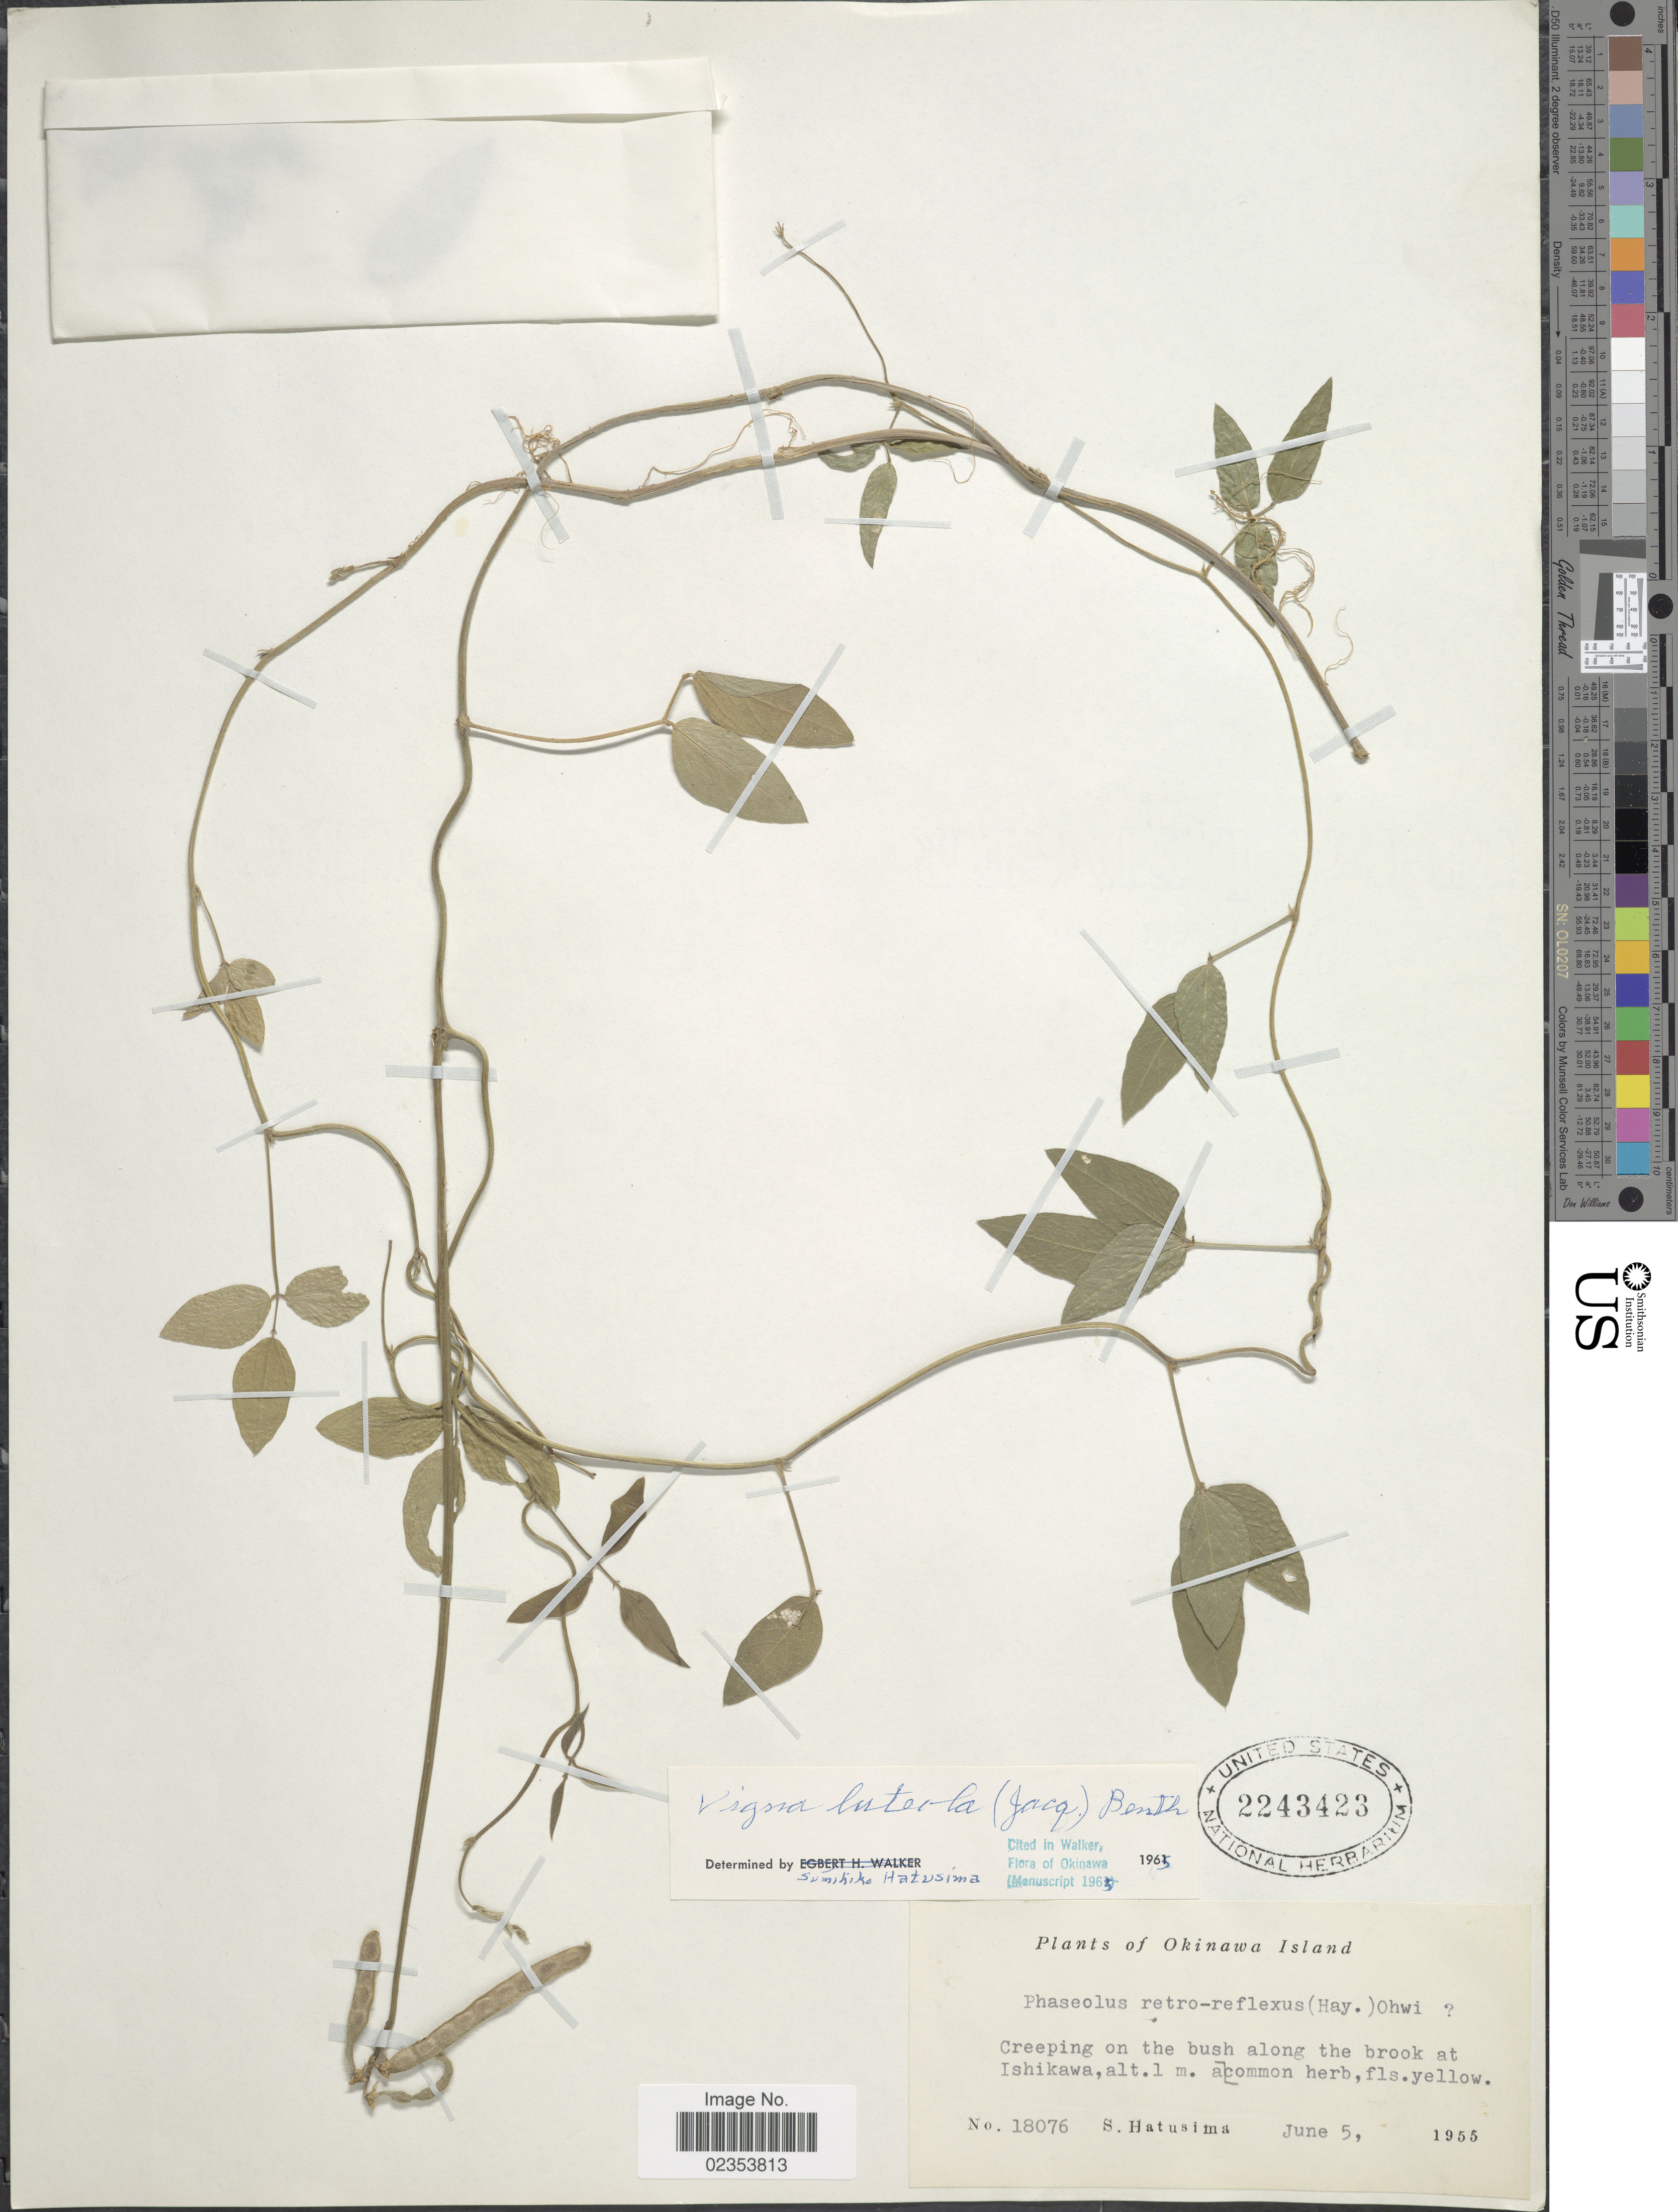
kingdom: Plantae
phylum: Tracheophyta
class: Magnoliopsida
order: Fabales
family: Fabaceae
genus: Vigna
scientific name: Vigna luteola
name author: (Jacq.) Benth.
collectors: S. Hatushima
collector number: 18076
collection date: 1955-06-05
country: Japan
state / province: Okinawa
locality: Along the brook at Ishikawa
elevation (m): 1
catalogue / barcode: US 2243423